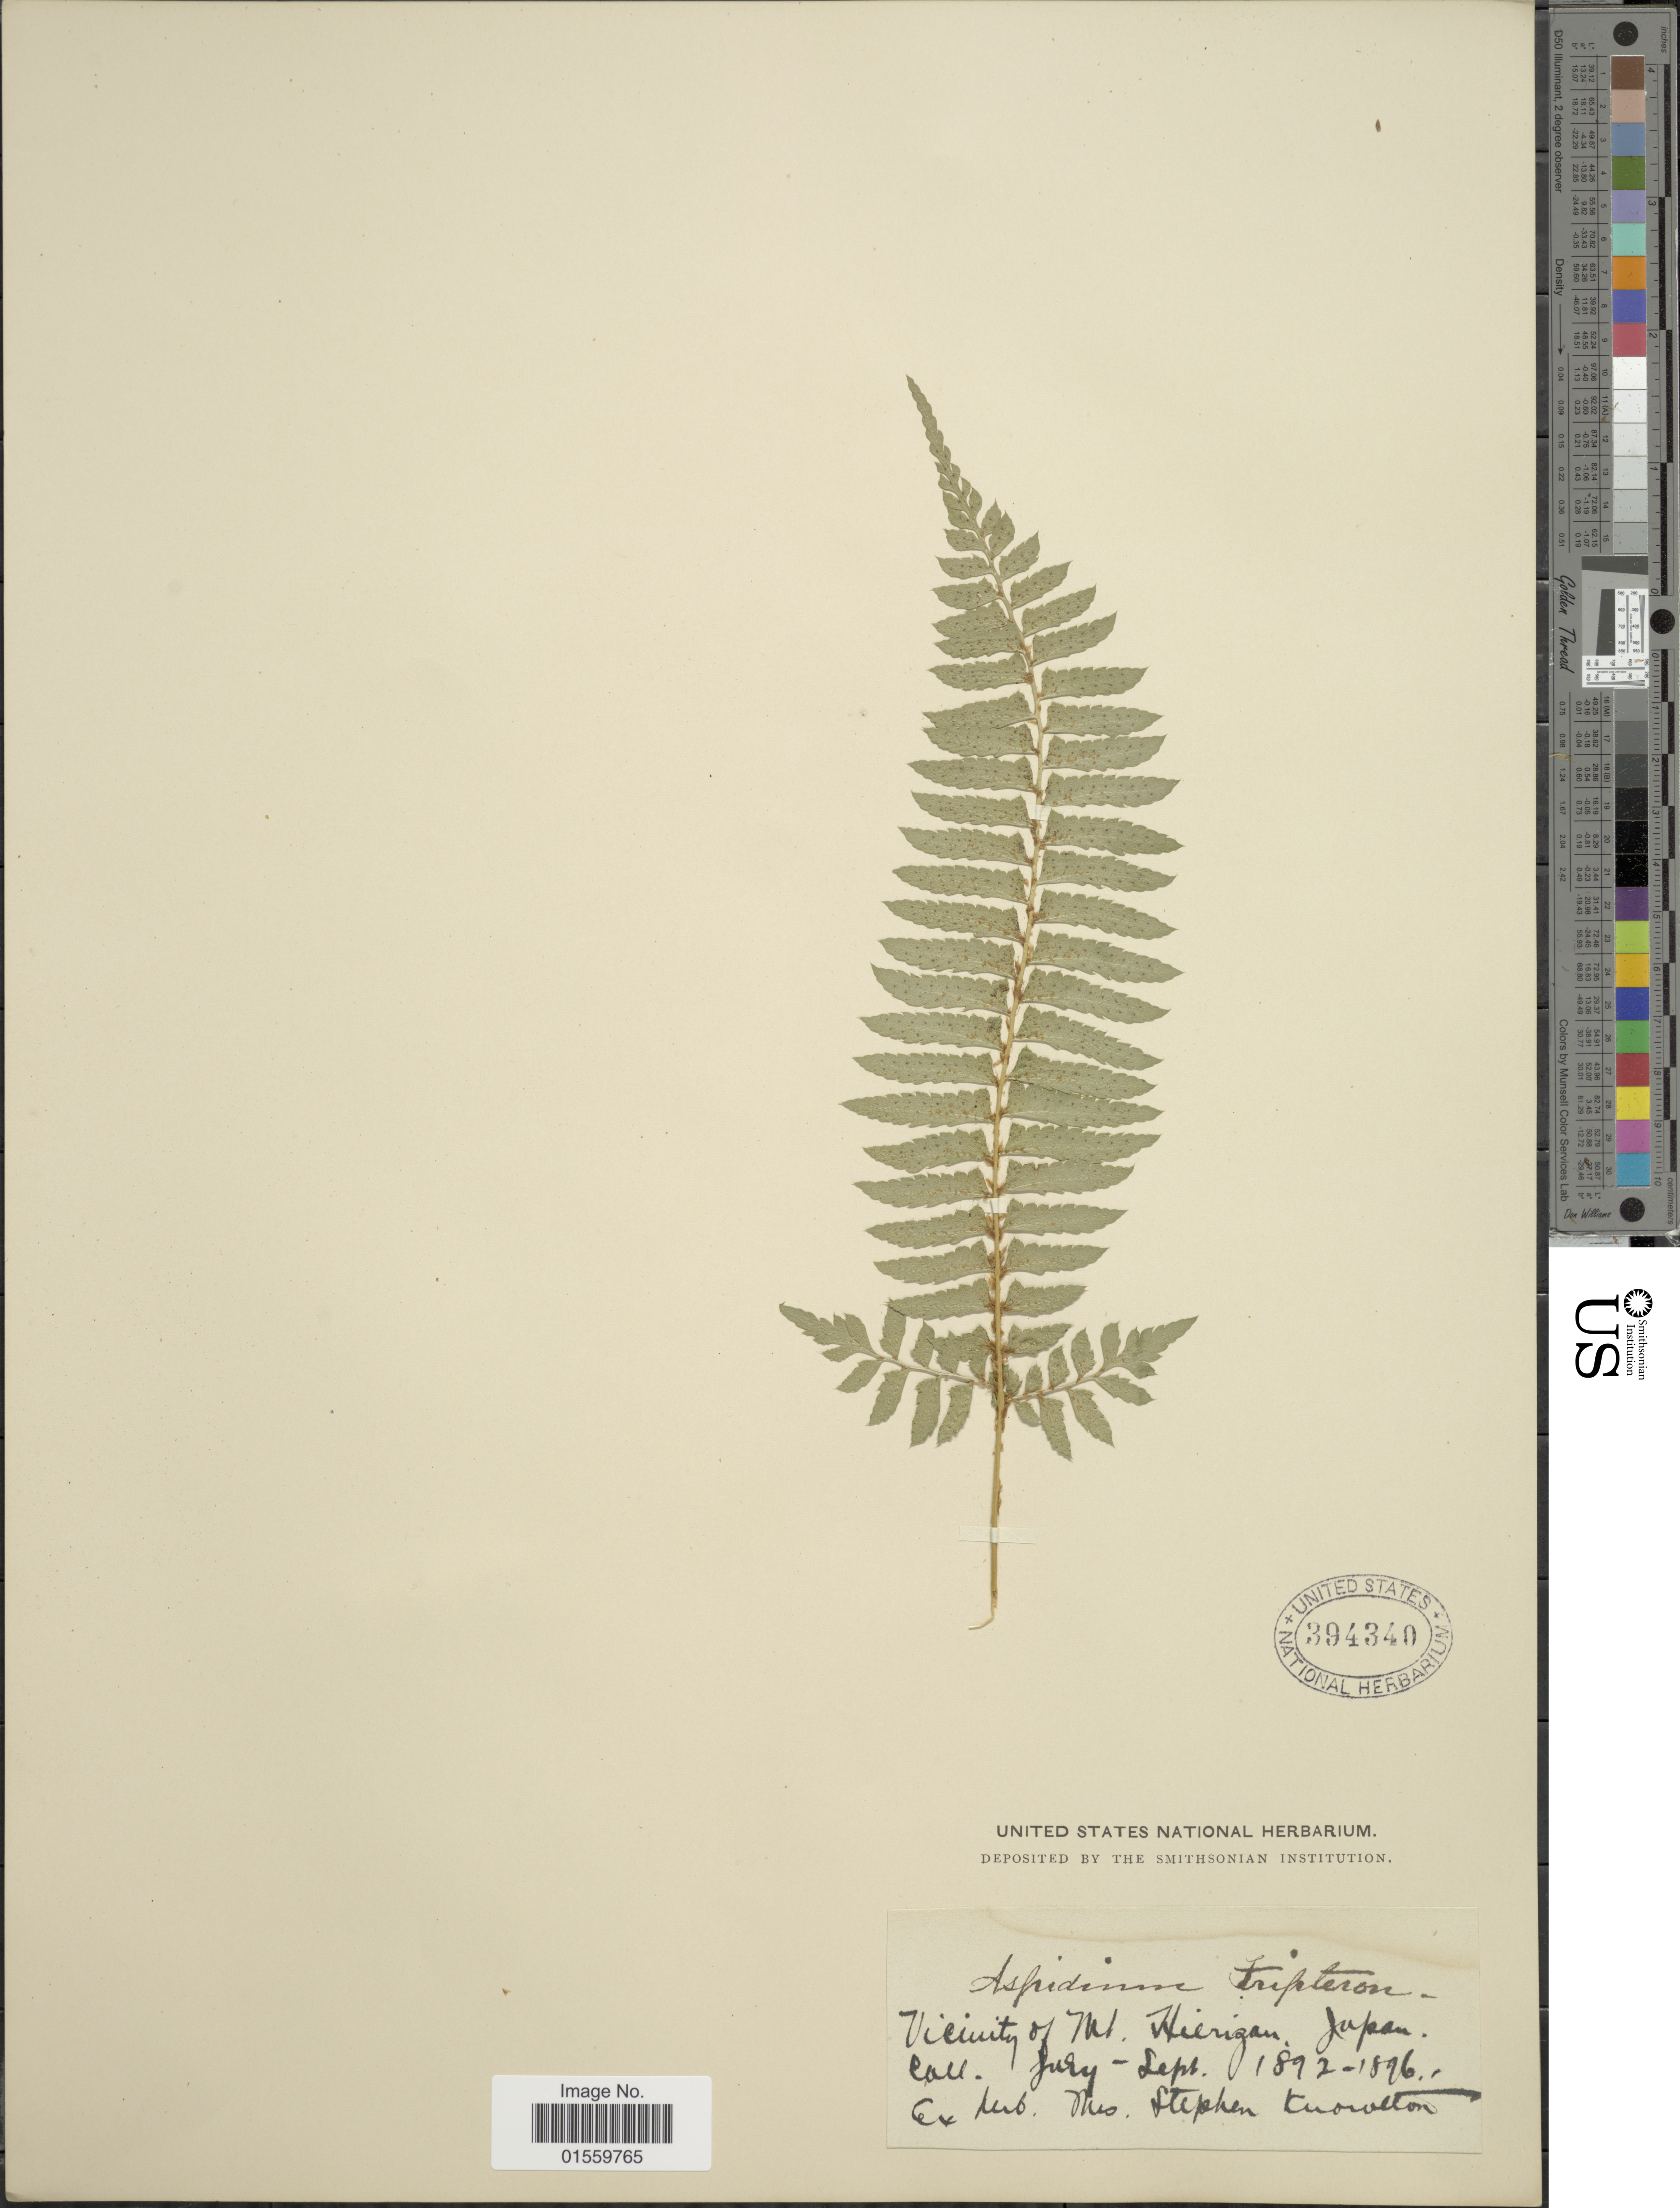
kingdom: Plantae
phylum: Tracheophyta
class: Polypodiopsida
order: Polypodiales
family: Dryopteridaceae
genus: Polystichum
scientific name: Polystichum tripteron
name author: (Kunze) C. Presl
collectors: ex Herb. Mrs. Stephen Knowlton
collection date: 1892-07/1896-09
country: Japan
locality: Vicinity of Mt. Hierizan, Japan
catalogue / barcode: US 394340